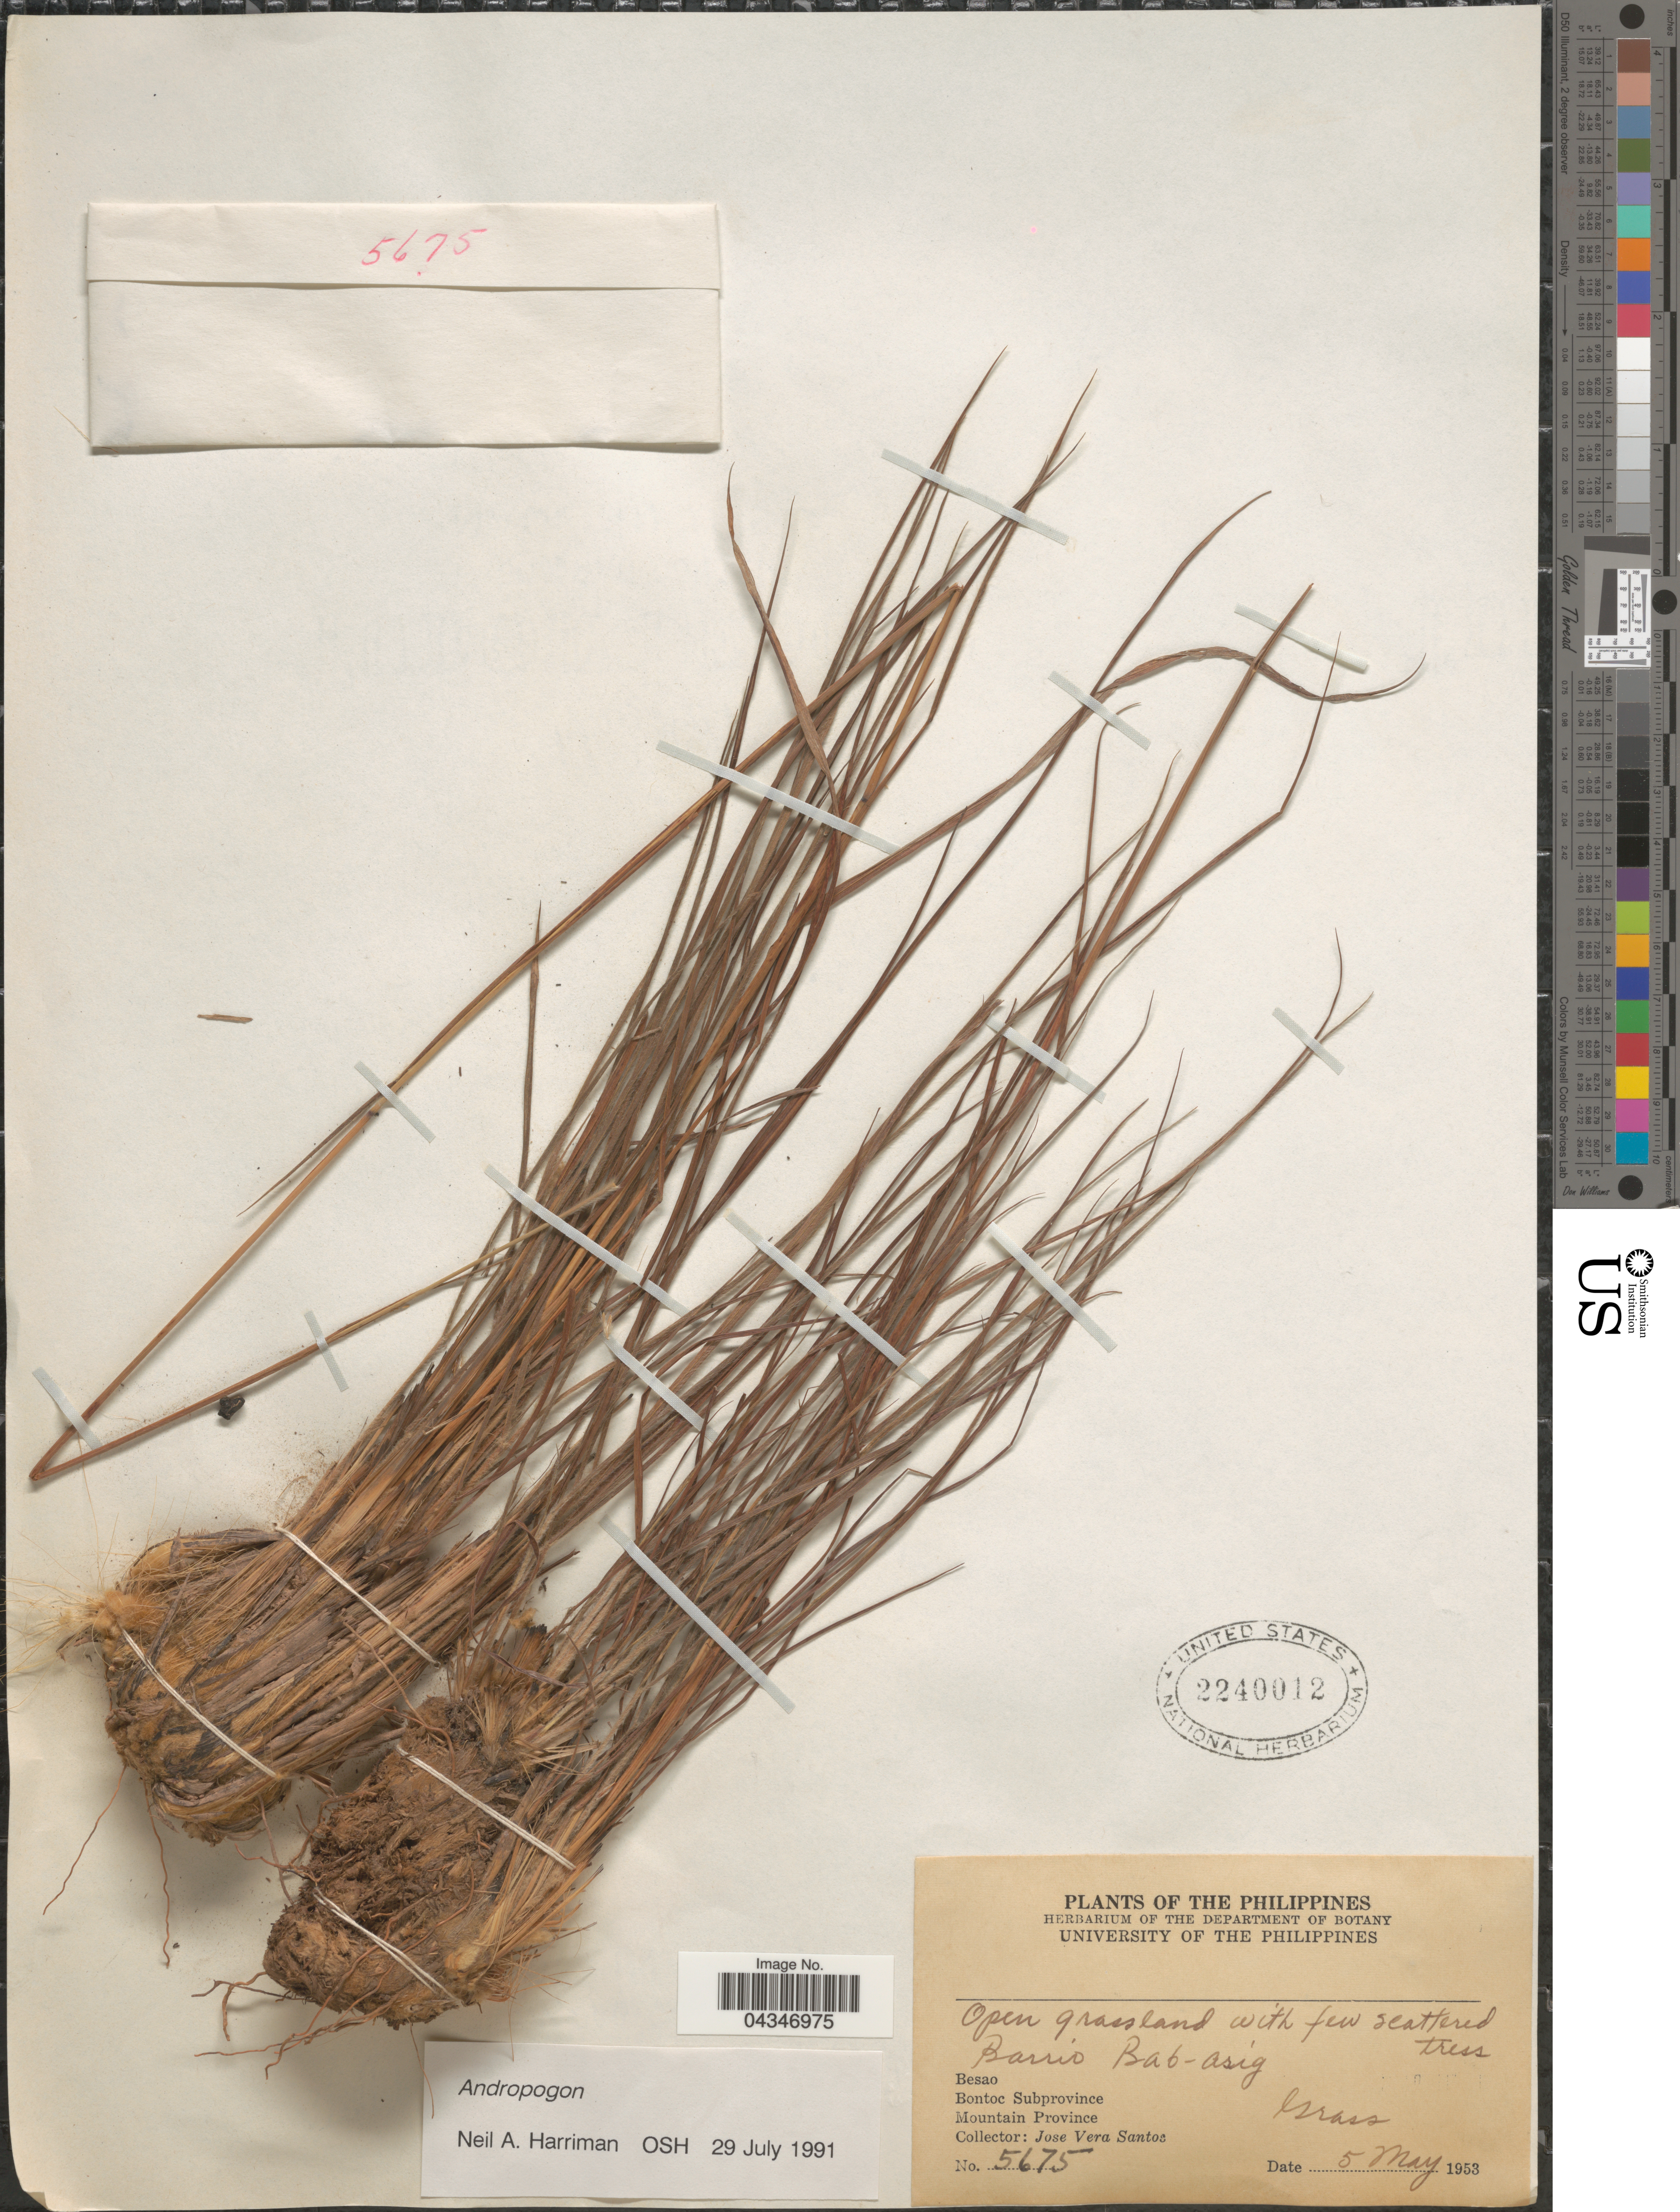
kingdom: Plantae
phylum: Tracheophyta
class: Liliopsida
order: Poales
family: Poaceae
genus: Andropogon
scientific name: Andropogon sp.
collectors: J. Santos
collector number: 5675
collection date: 1953-05-05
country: Philippines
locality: Open grassland with few scattered trees. Barrio Bal-asig. Besao. Bontoc Subprovince. Mountain Province.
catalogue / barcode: US 2240012